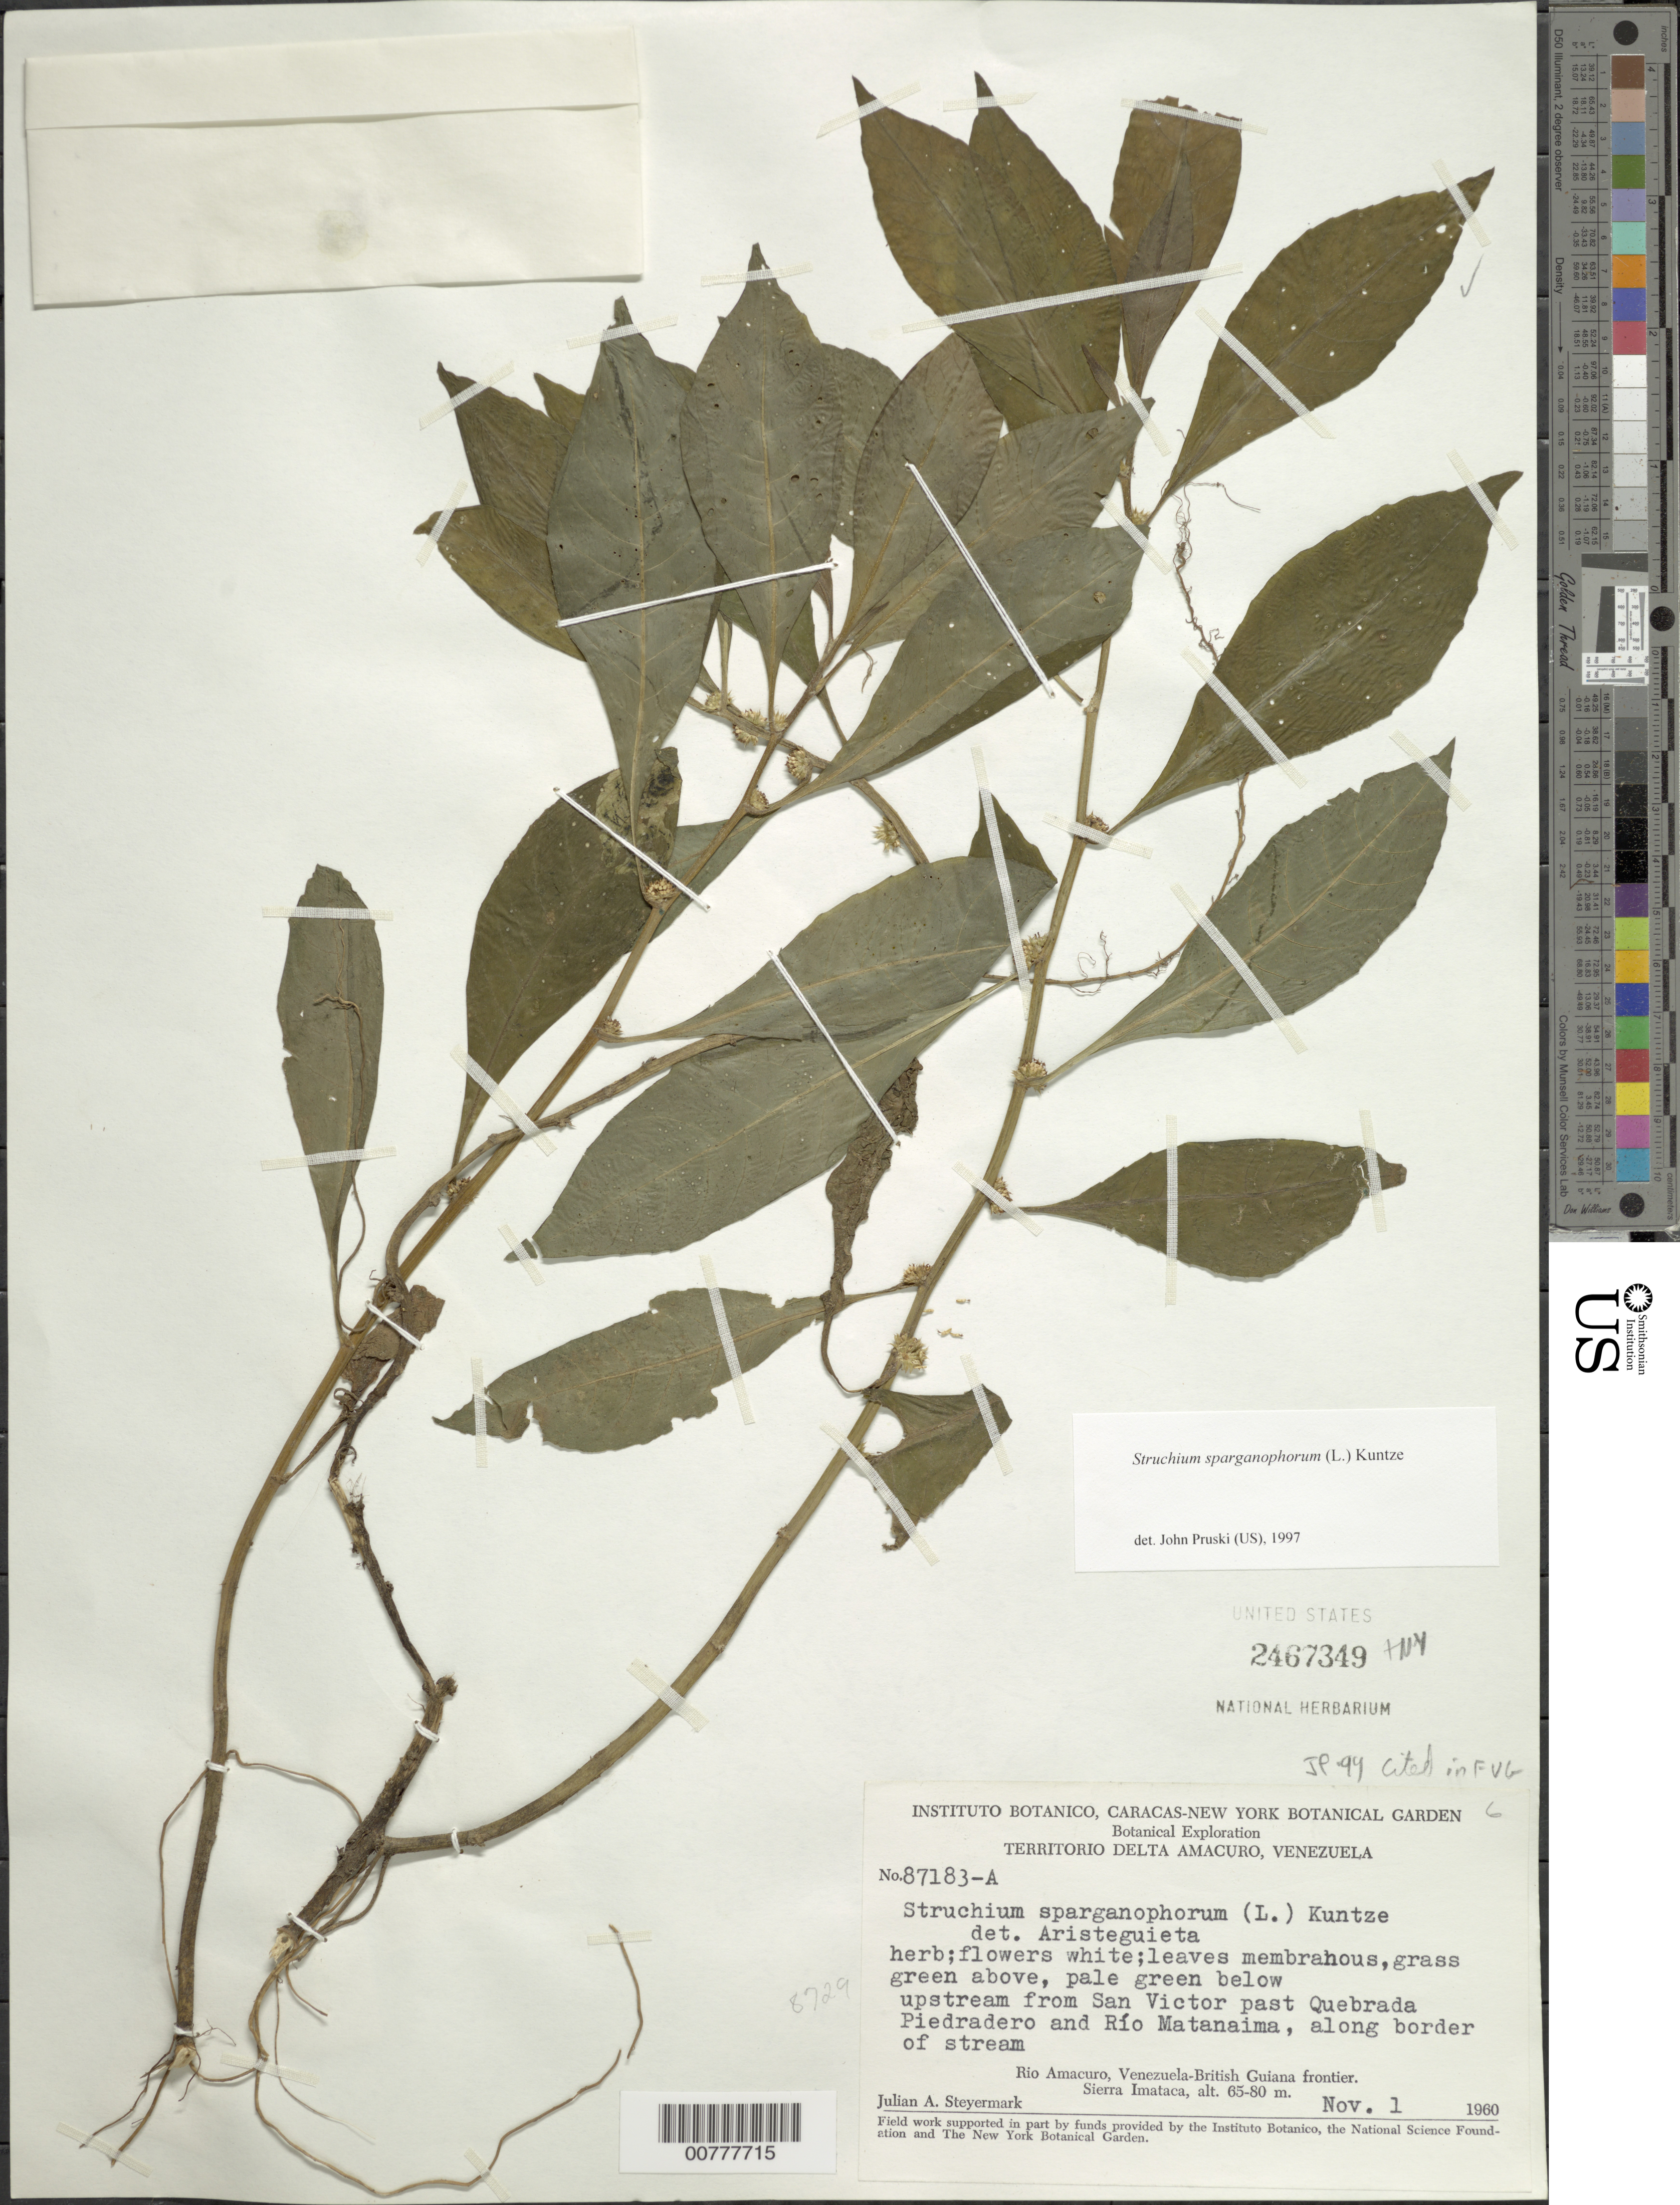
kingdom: Plantae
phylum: Tracheophyta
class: Magnoliopsida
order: Asterales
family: Asteraceae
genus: Struchium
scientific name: Struchium sparganophorum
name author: (L.) Kuntze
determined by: Pruski, J. F.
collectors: J. Steyermark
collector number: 87183 a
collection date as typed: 1-Nov-60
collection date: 1960-11-01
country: Venezuela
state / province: Delta Amacuro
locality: Río Amacuro, Venezuela-British Guiana frontier, Sierra Imataca; upstream from San Victor, past Quebrada Piedradero and Río Matanaima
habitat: Along river banks, upstream from San Victor, past Quebrada Piedradero and Rio Matanaima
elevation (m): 65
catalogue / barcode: US 2467349